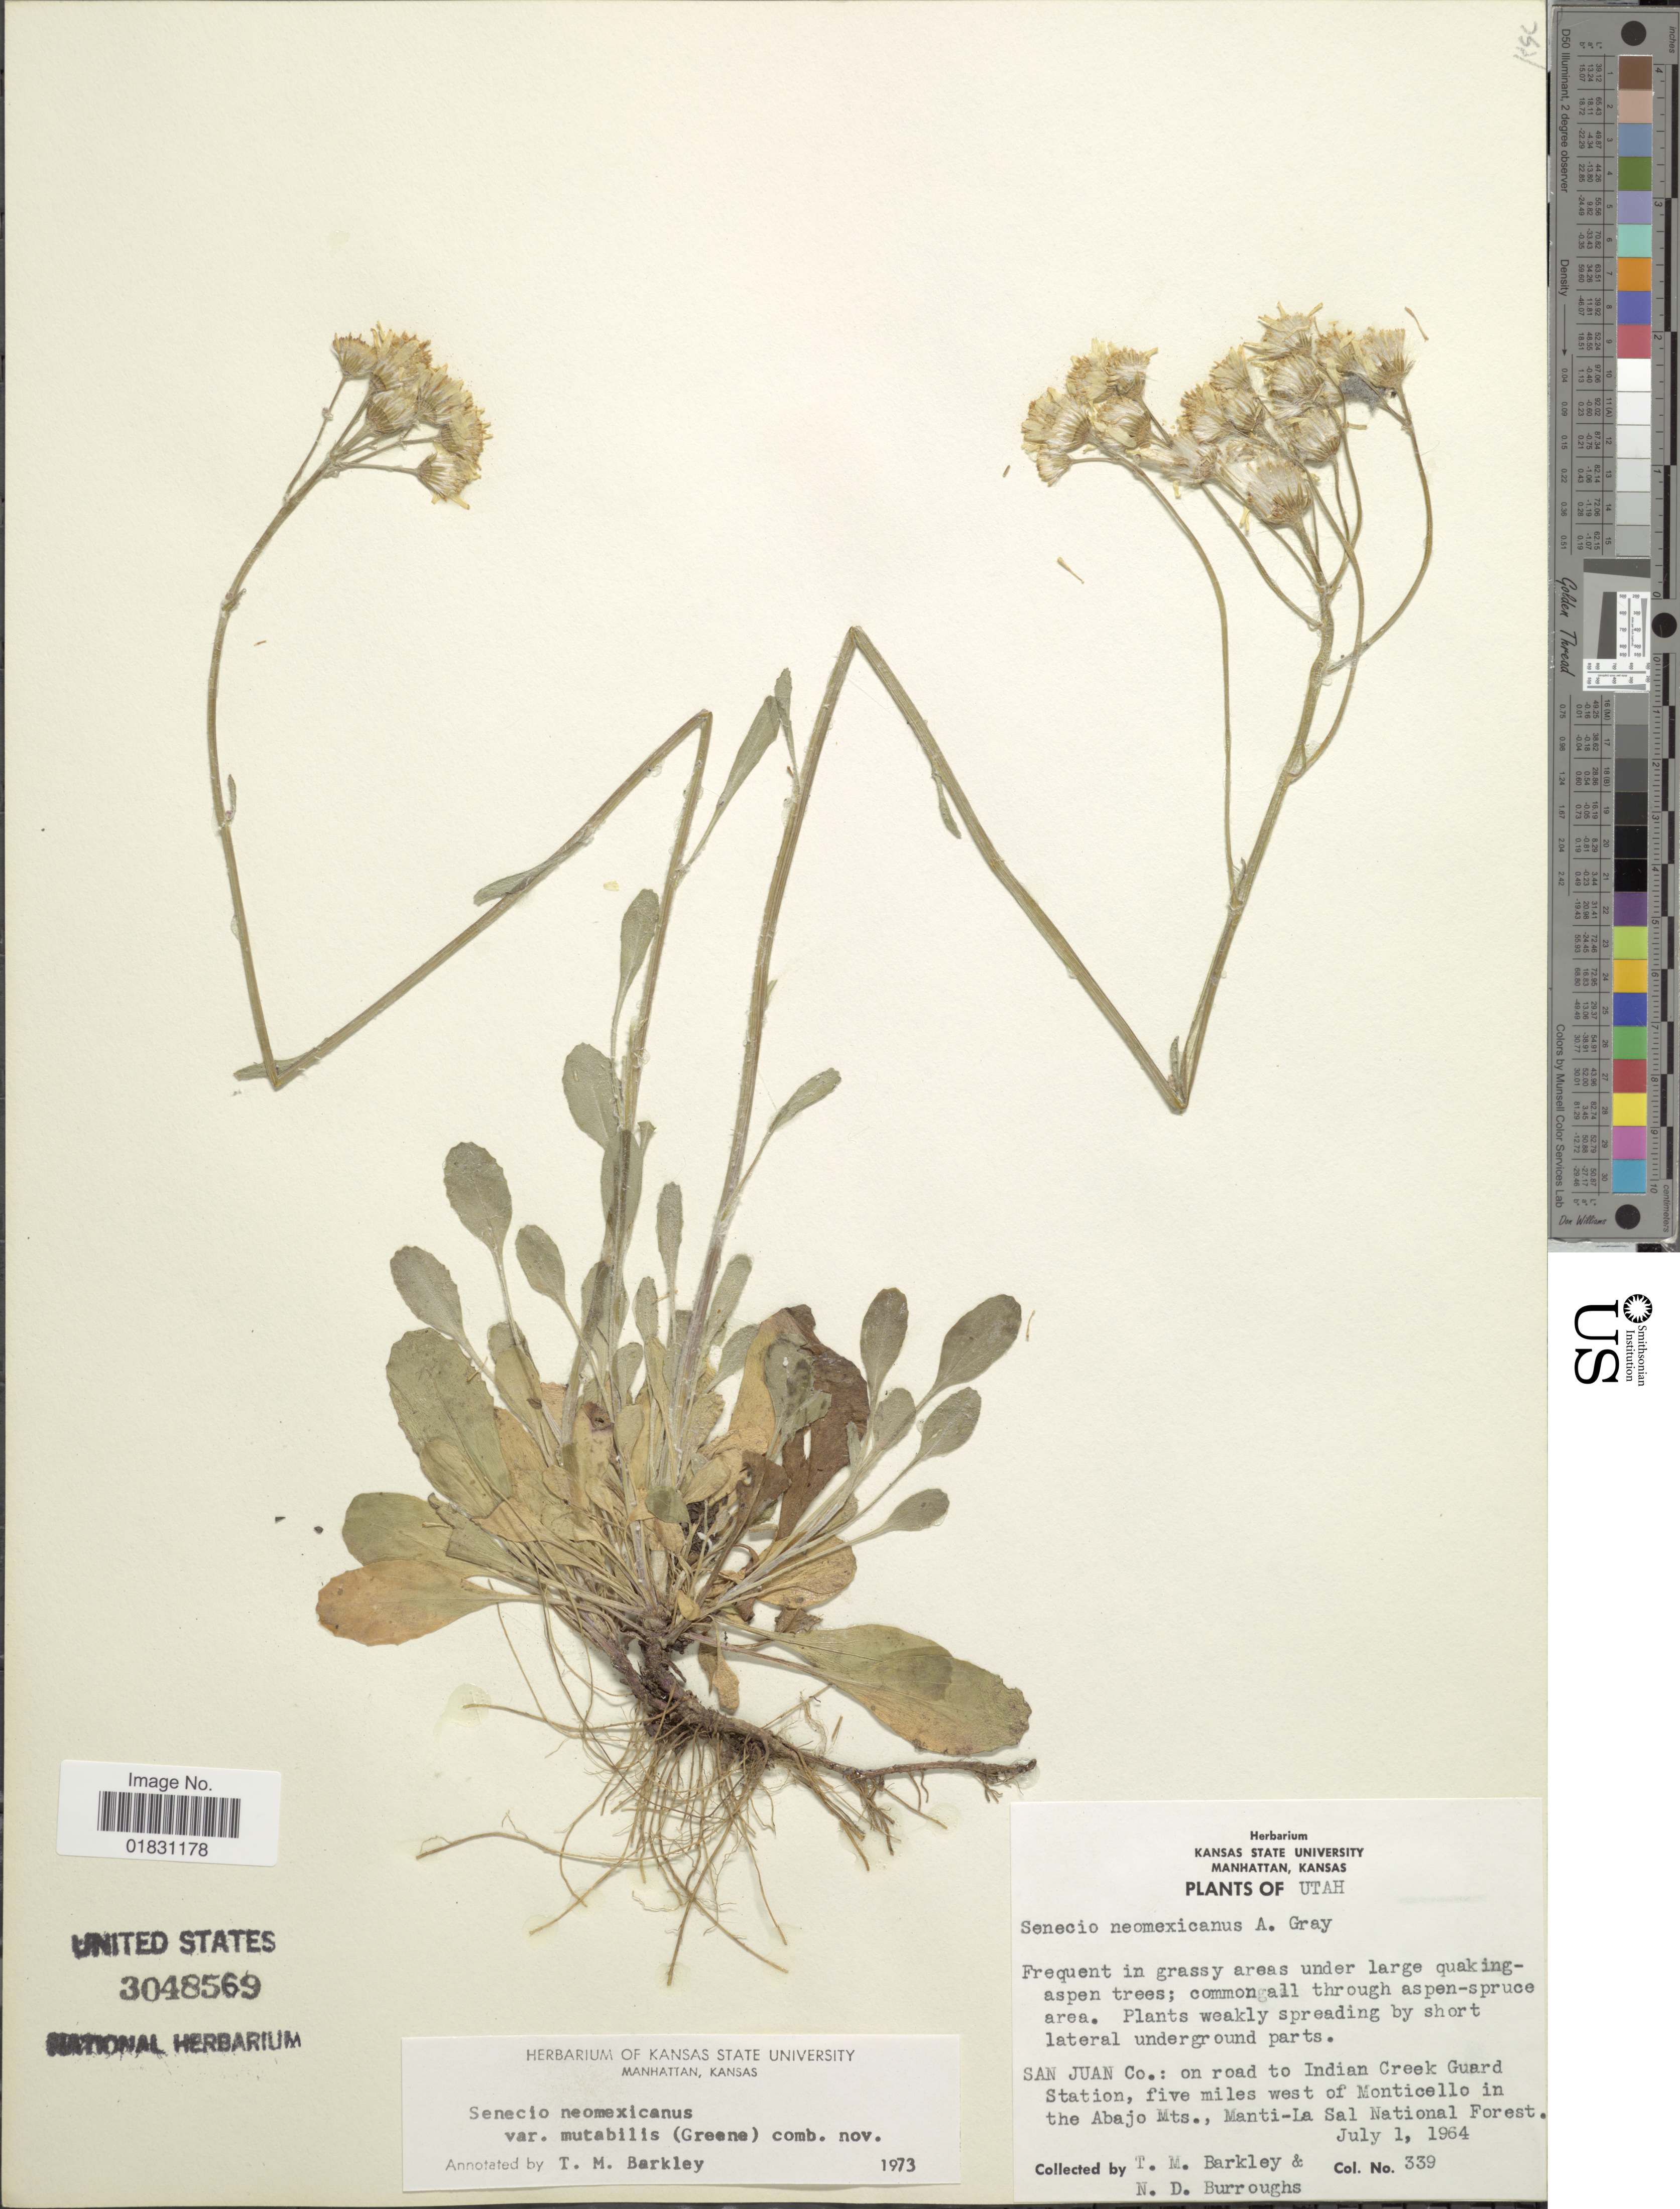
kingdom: Plantae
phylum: Tracheophyta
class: Magnoliopsida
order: Asterales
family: Asteraceae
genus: Packera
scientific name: Packera neomexicana var. metcalfei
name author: (Greene ex Wooton & Standl.) Trock & T.M. Barkley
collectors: T. M. Barkley & N. Burroughs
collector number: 339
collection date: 1964-07-01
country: United States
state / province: Utah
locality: San Juan Co.: on road to Indian Creek Guard Station, five miles west of Monticello in the Abajo Mts., Manti-La Sal National Forest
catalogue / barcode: US 3048569